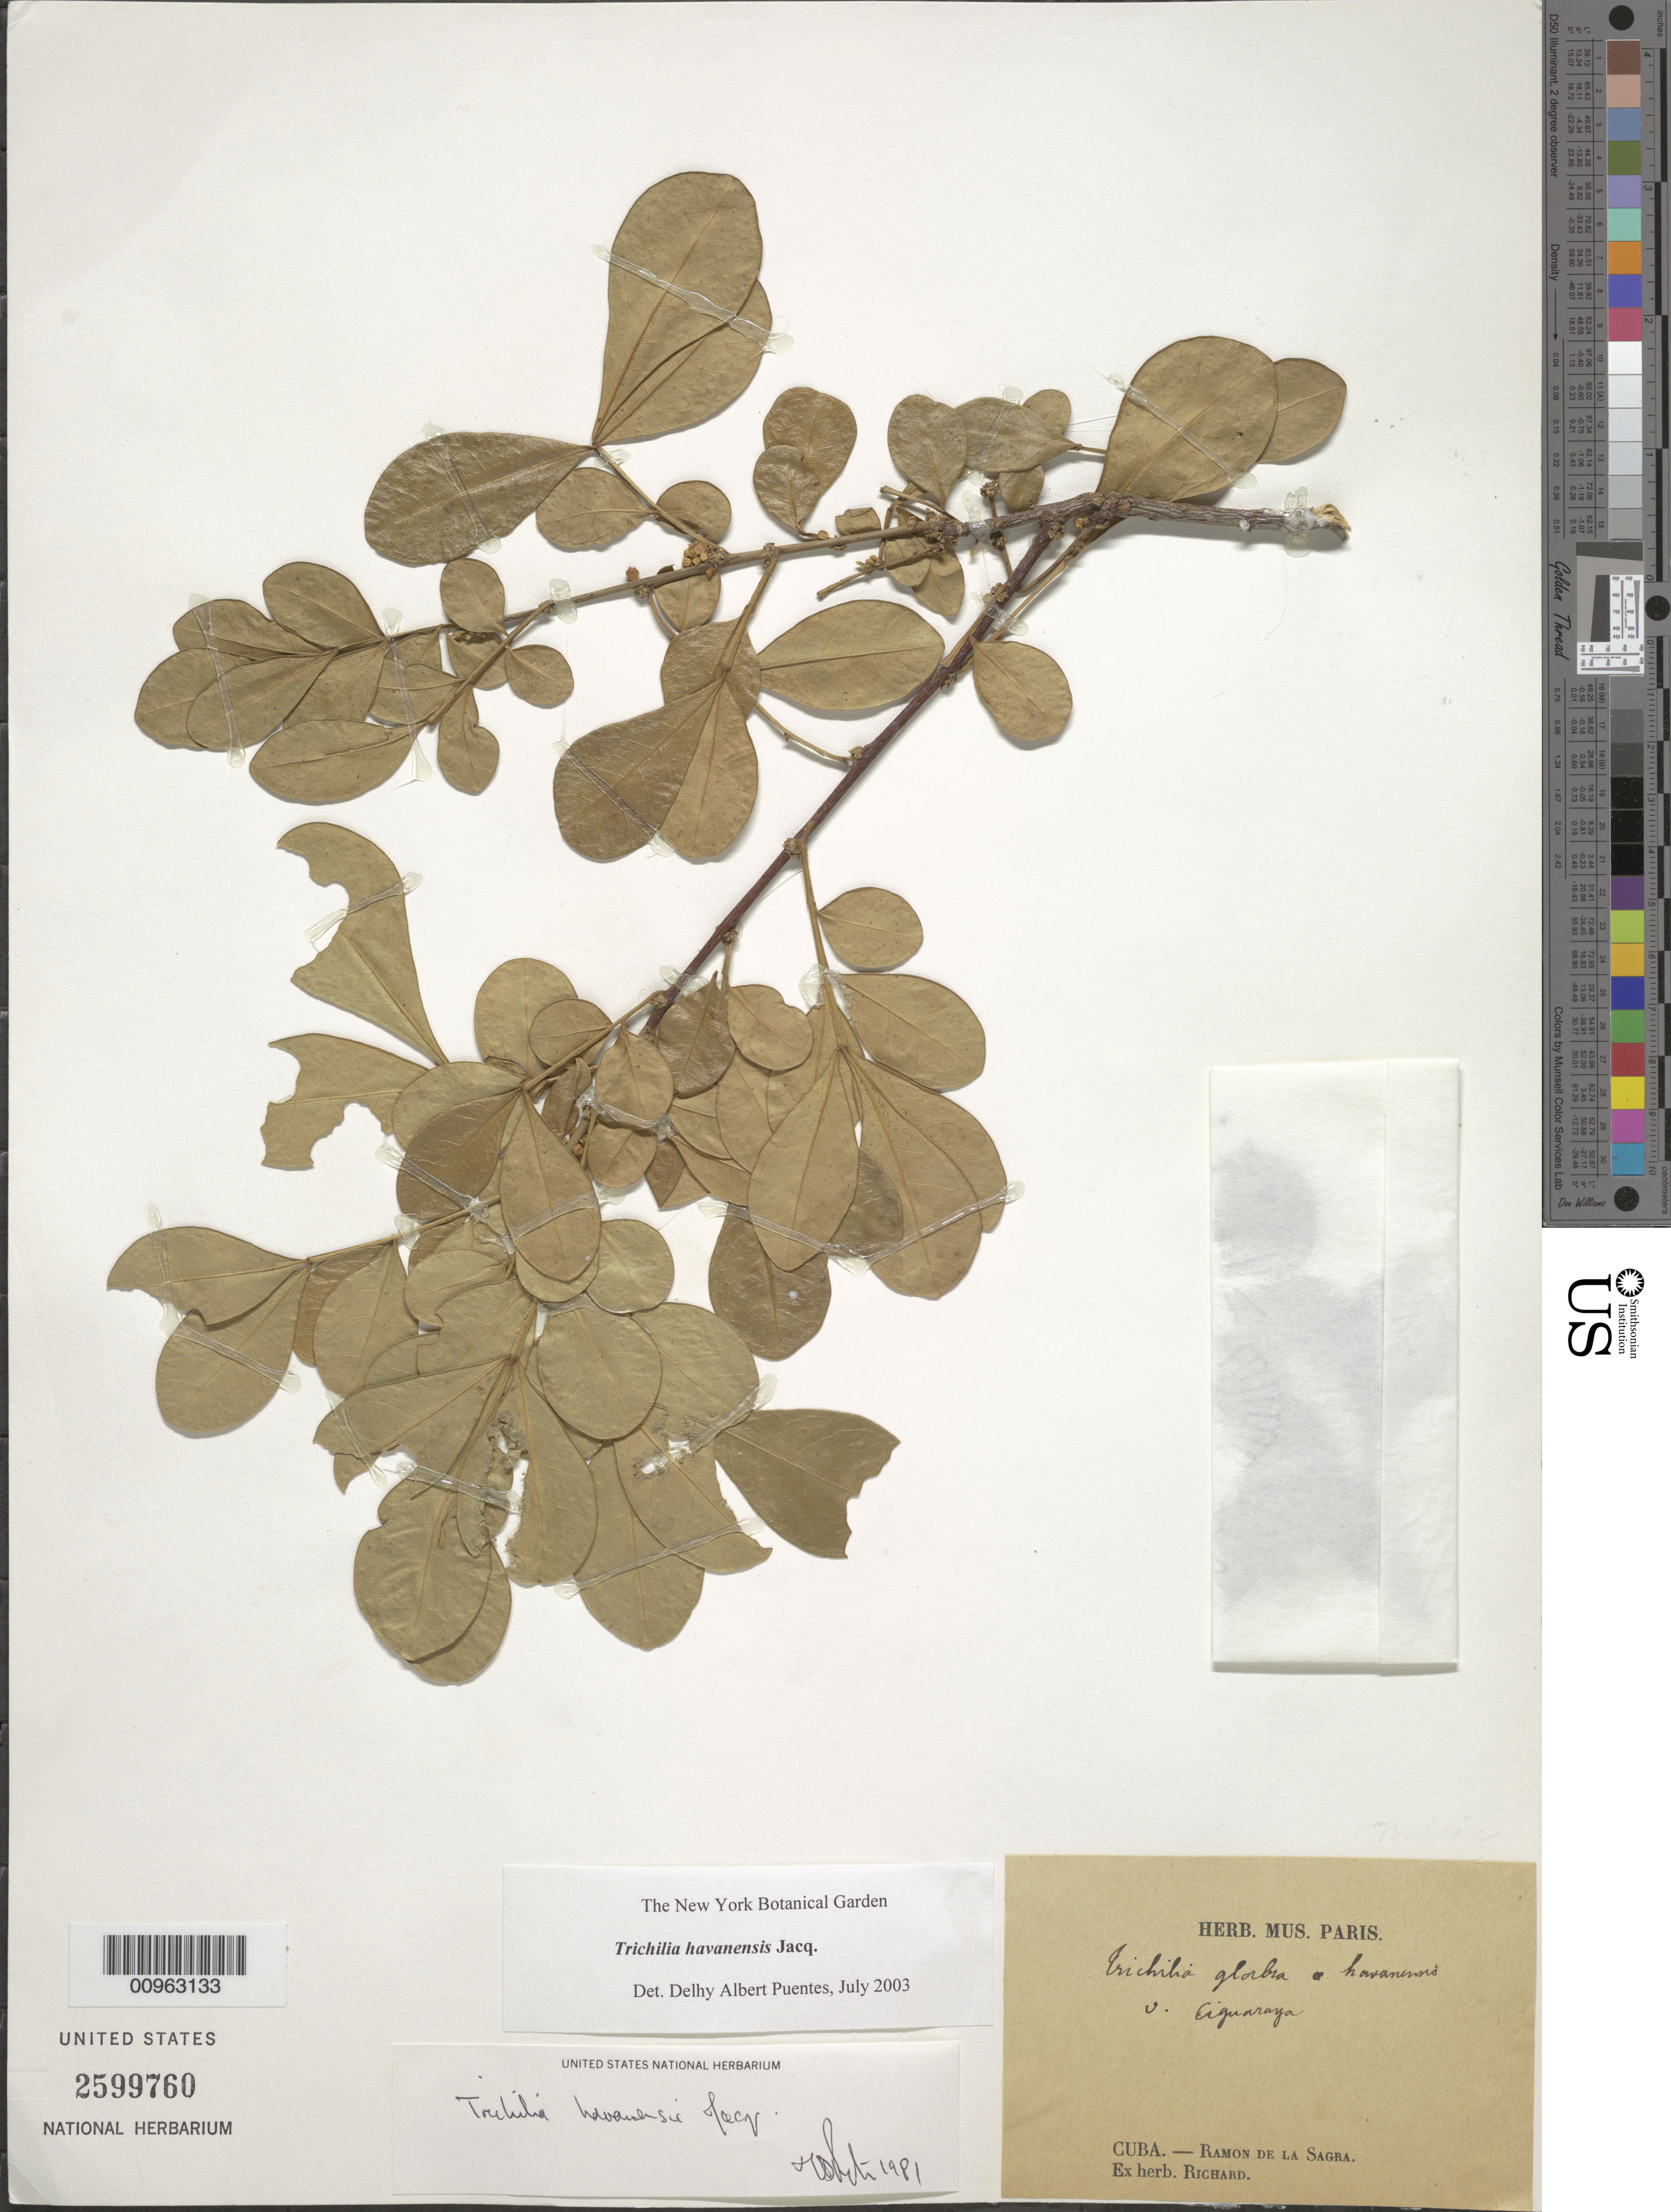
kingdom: Plantae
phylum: Tracheophyta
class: Magnoliopsida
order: Sapindales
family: Meliaceae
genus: Trichilia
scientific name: Trichilia havanensis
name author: Jacq.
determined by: Puentes, D. A.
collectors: -. Richard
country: Cuba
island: Cuba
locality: Ramon de la Sagra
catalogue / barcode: US 2599760